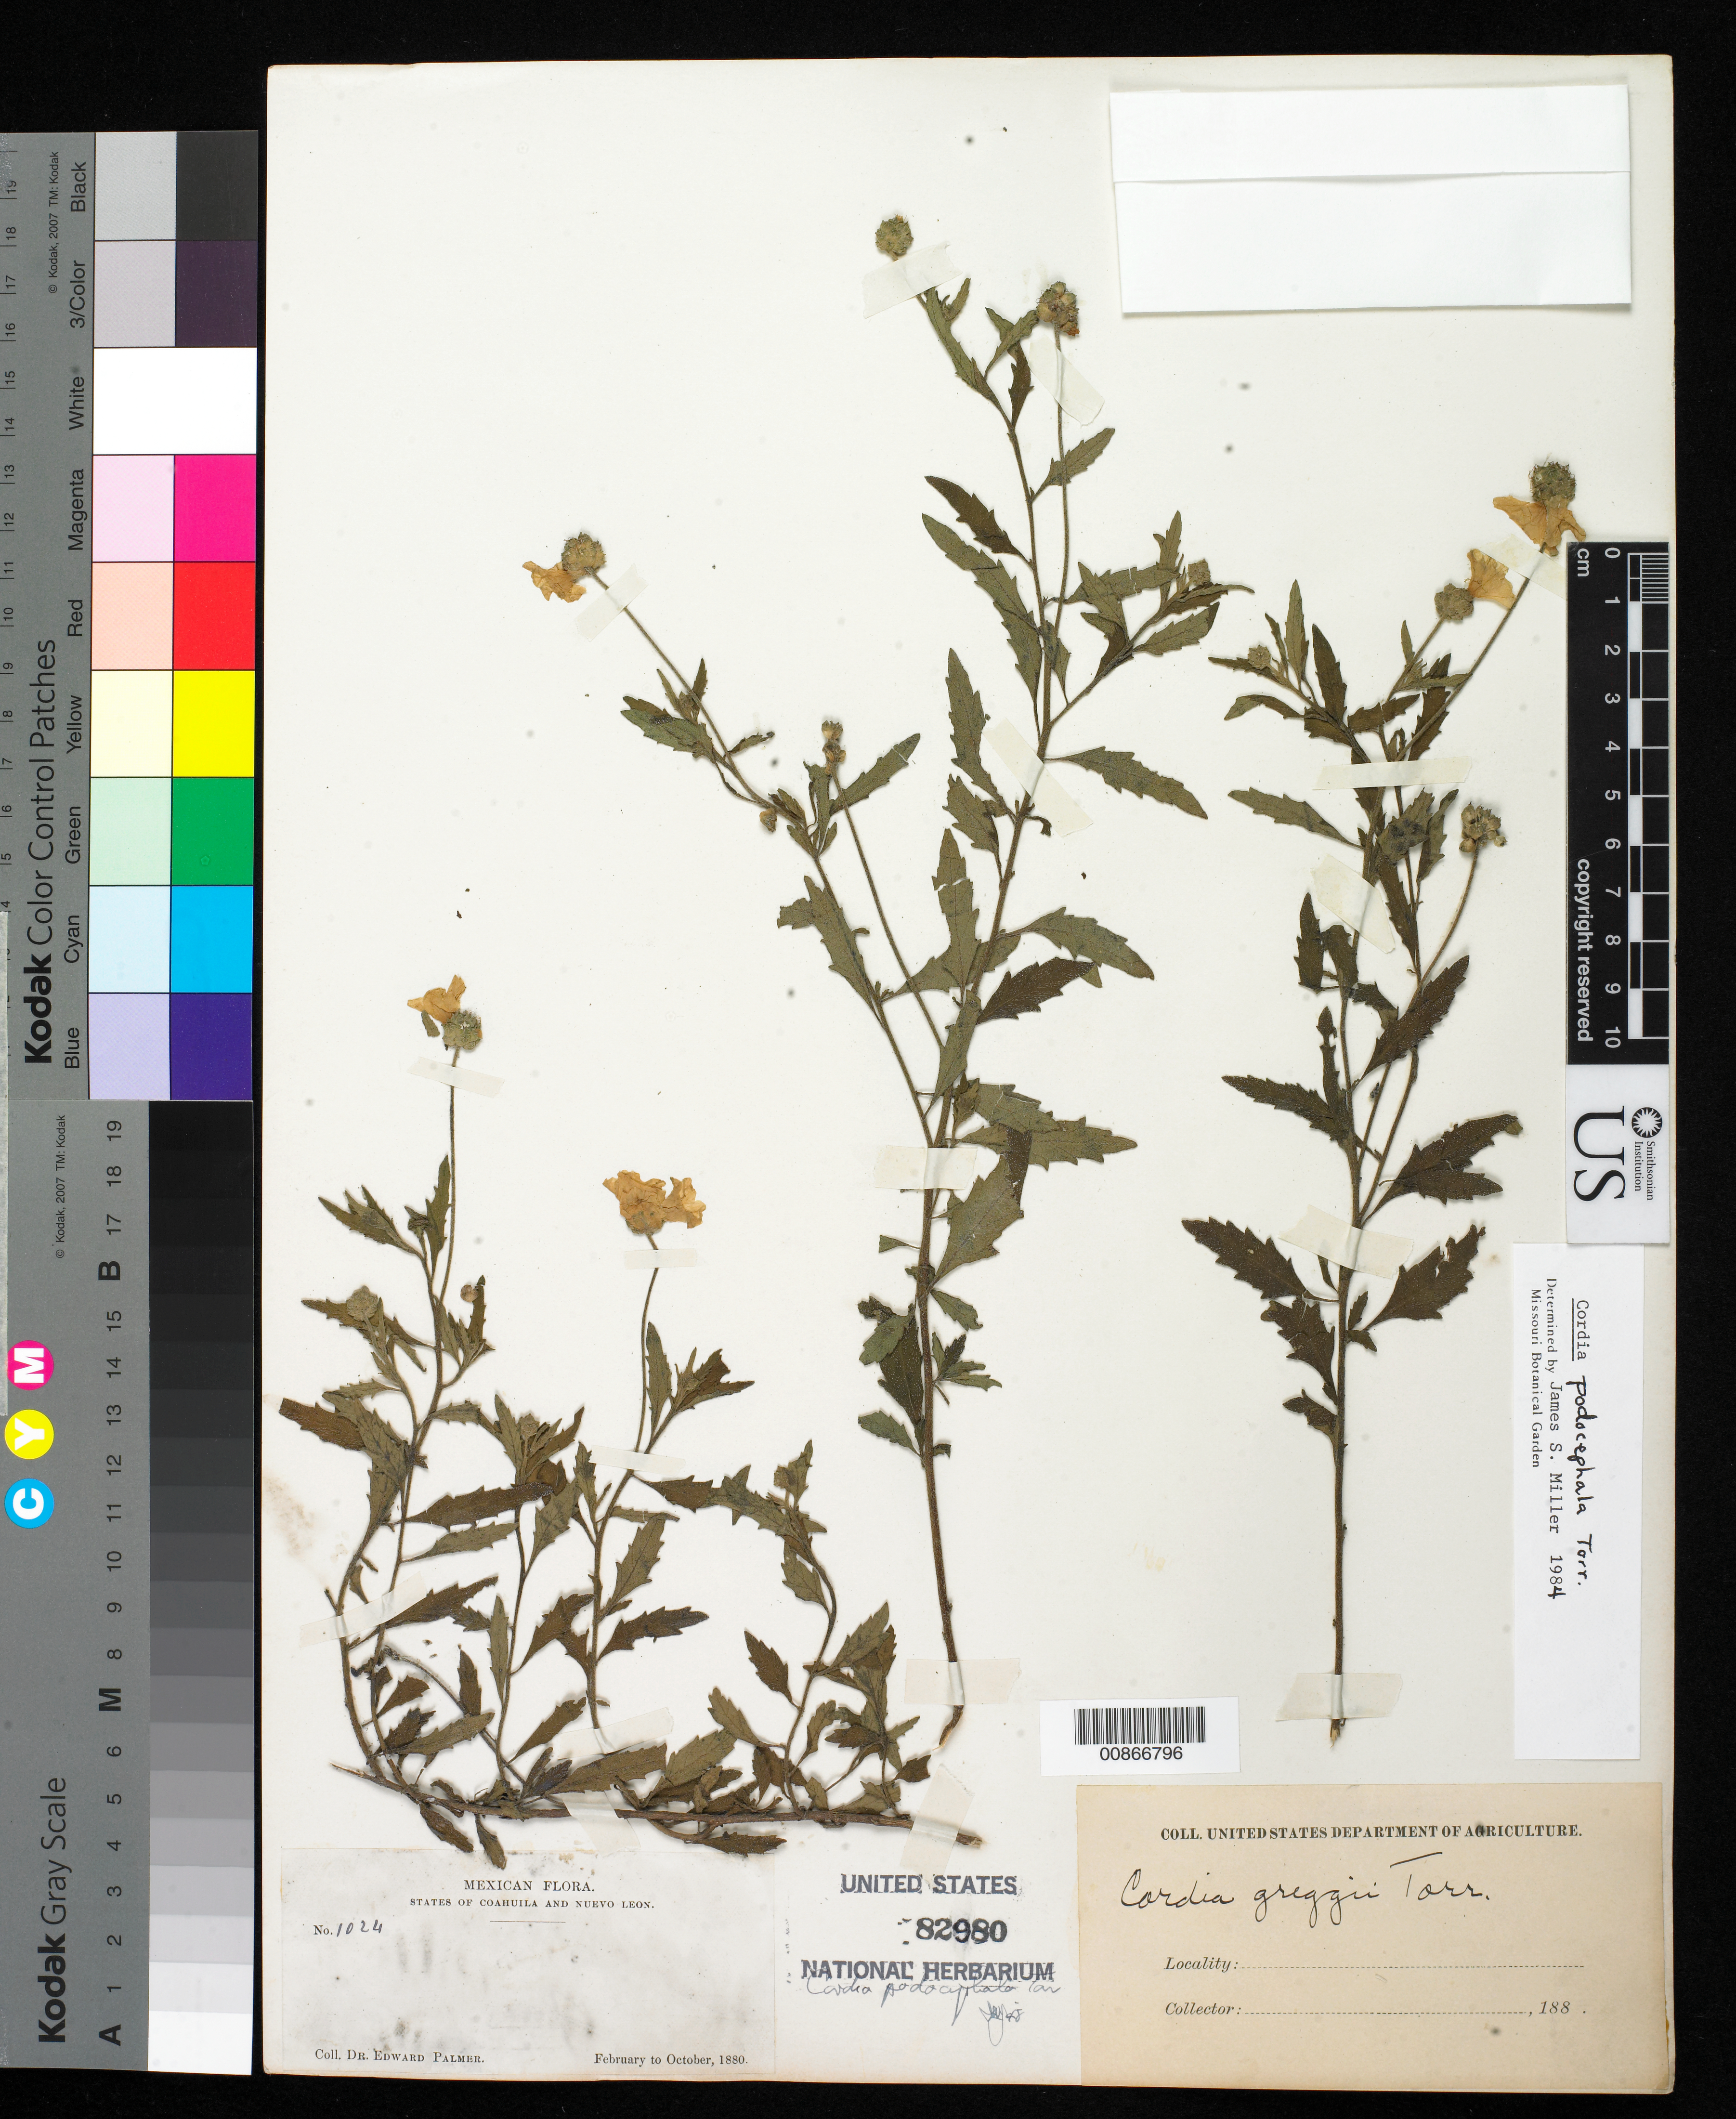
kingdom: Plantae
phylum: Tracheophyta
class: Magnoliopsida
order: Boraginales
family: Cordiaceae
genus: Cordia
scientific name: Cordia podocephala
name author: Torr.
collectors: E. Palmer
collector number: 1024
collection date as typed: Feb 1880 to -- Oct 1880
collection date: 1880-02/1880-10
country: Mexico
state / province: Coahuila / Nuevo León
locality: States of Coahuila and Nuevo León.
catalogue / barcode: US 82980